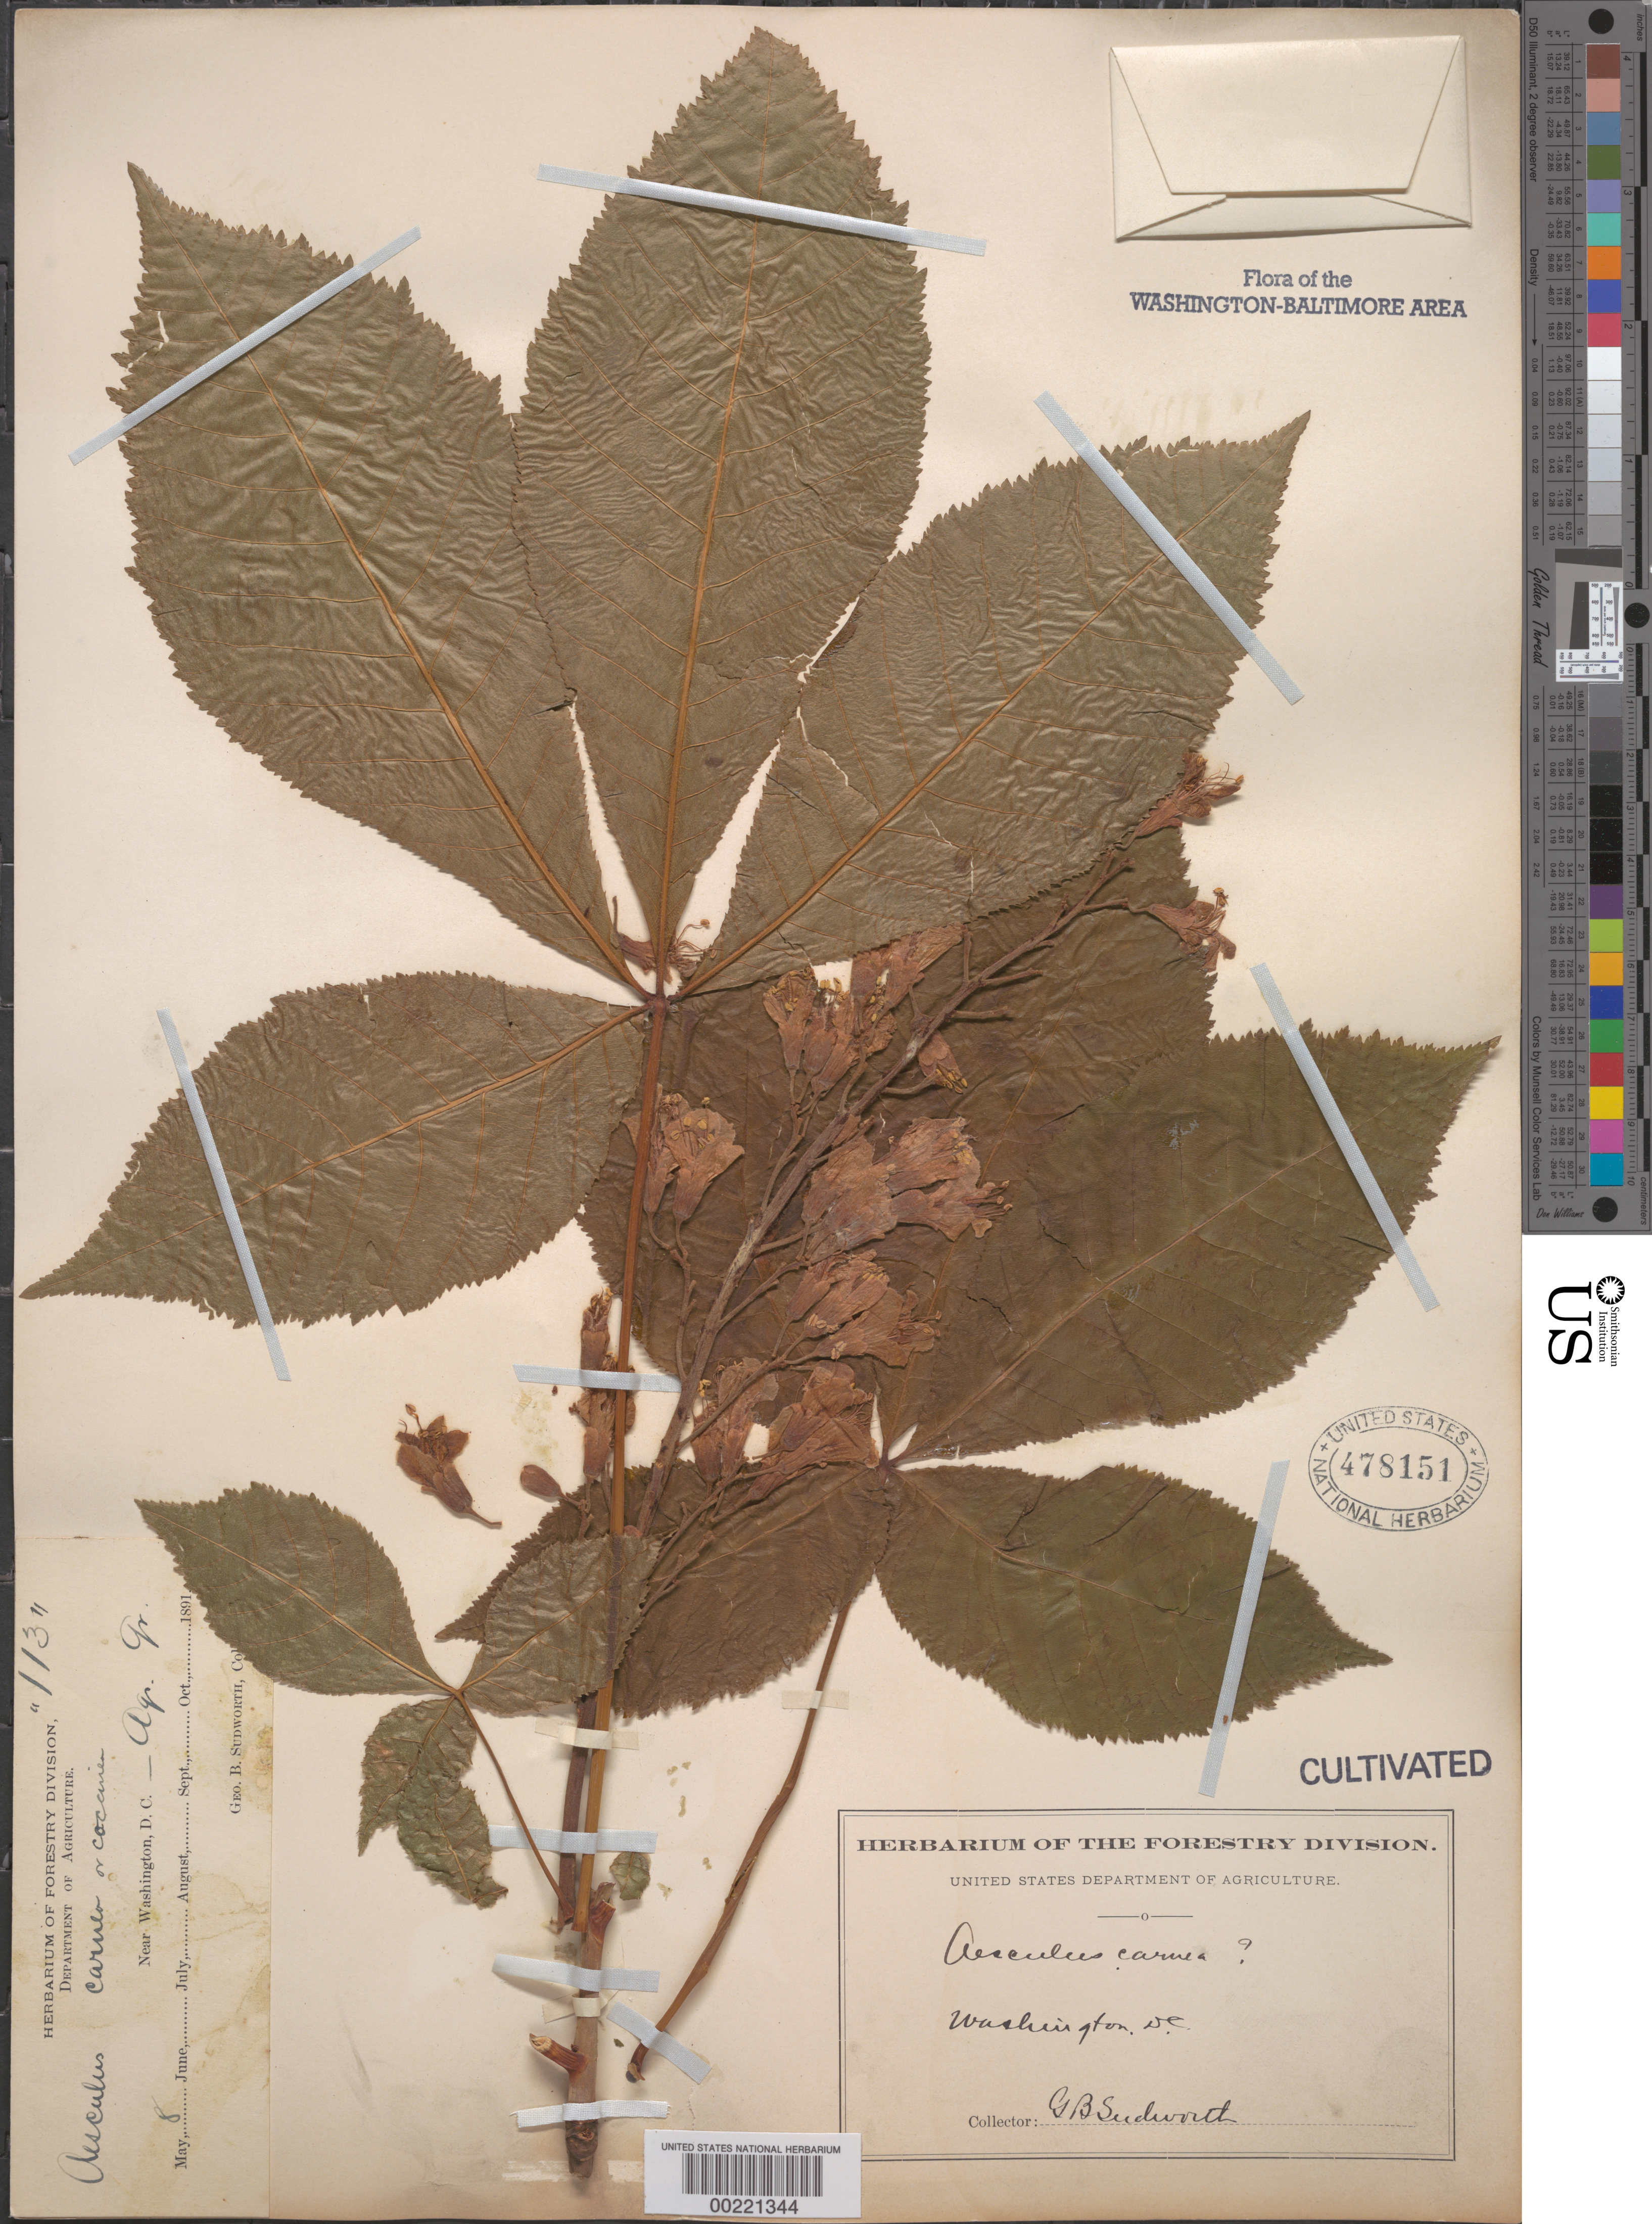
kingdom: Plantae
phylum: Tracheophyta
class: Magnoliopsida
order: Sapindales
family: Sapindaceae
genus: Aesculus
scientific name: Aesculus x carnea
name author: J. Zeyh.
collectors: G. B. Sudworth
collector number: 113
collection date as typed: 08 May 1891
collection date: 1891-05-08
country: United States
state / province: District of Columbia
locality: Department of Agriculture grounds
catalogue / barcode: US 478151